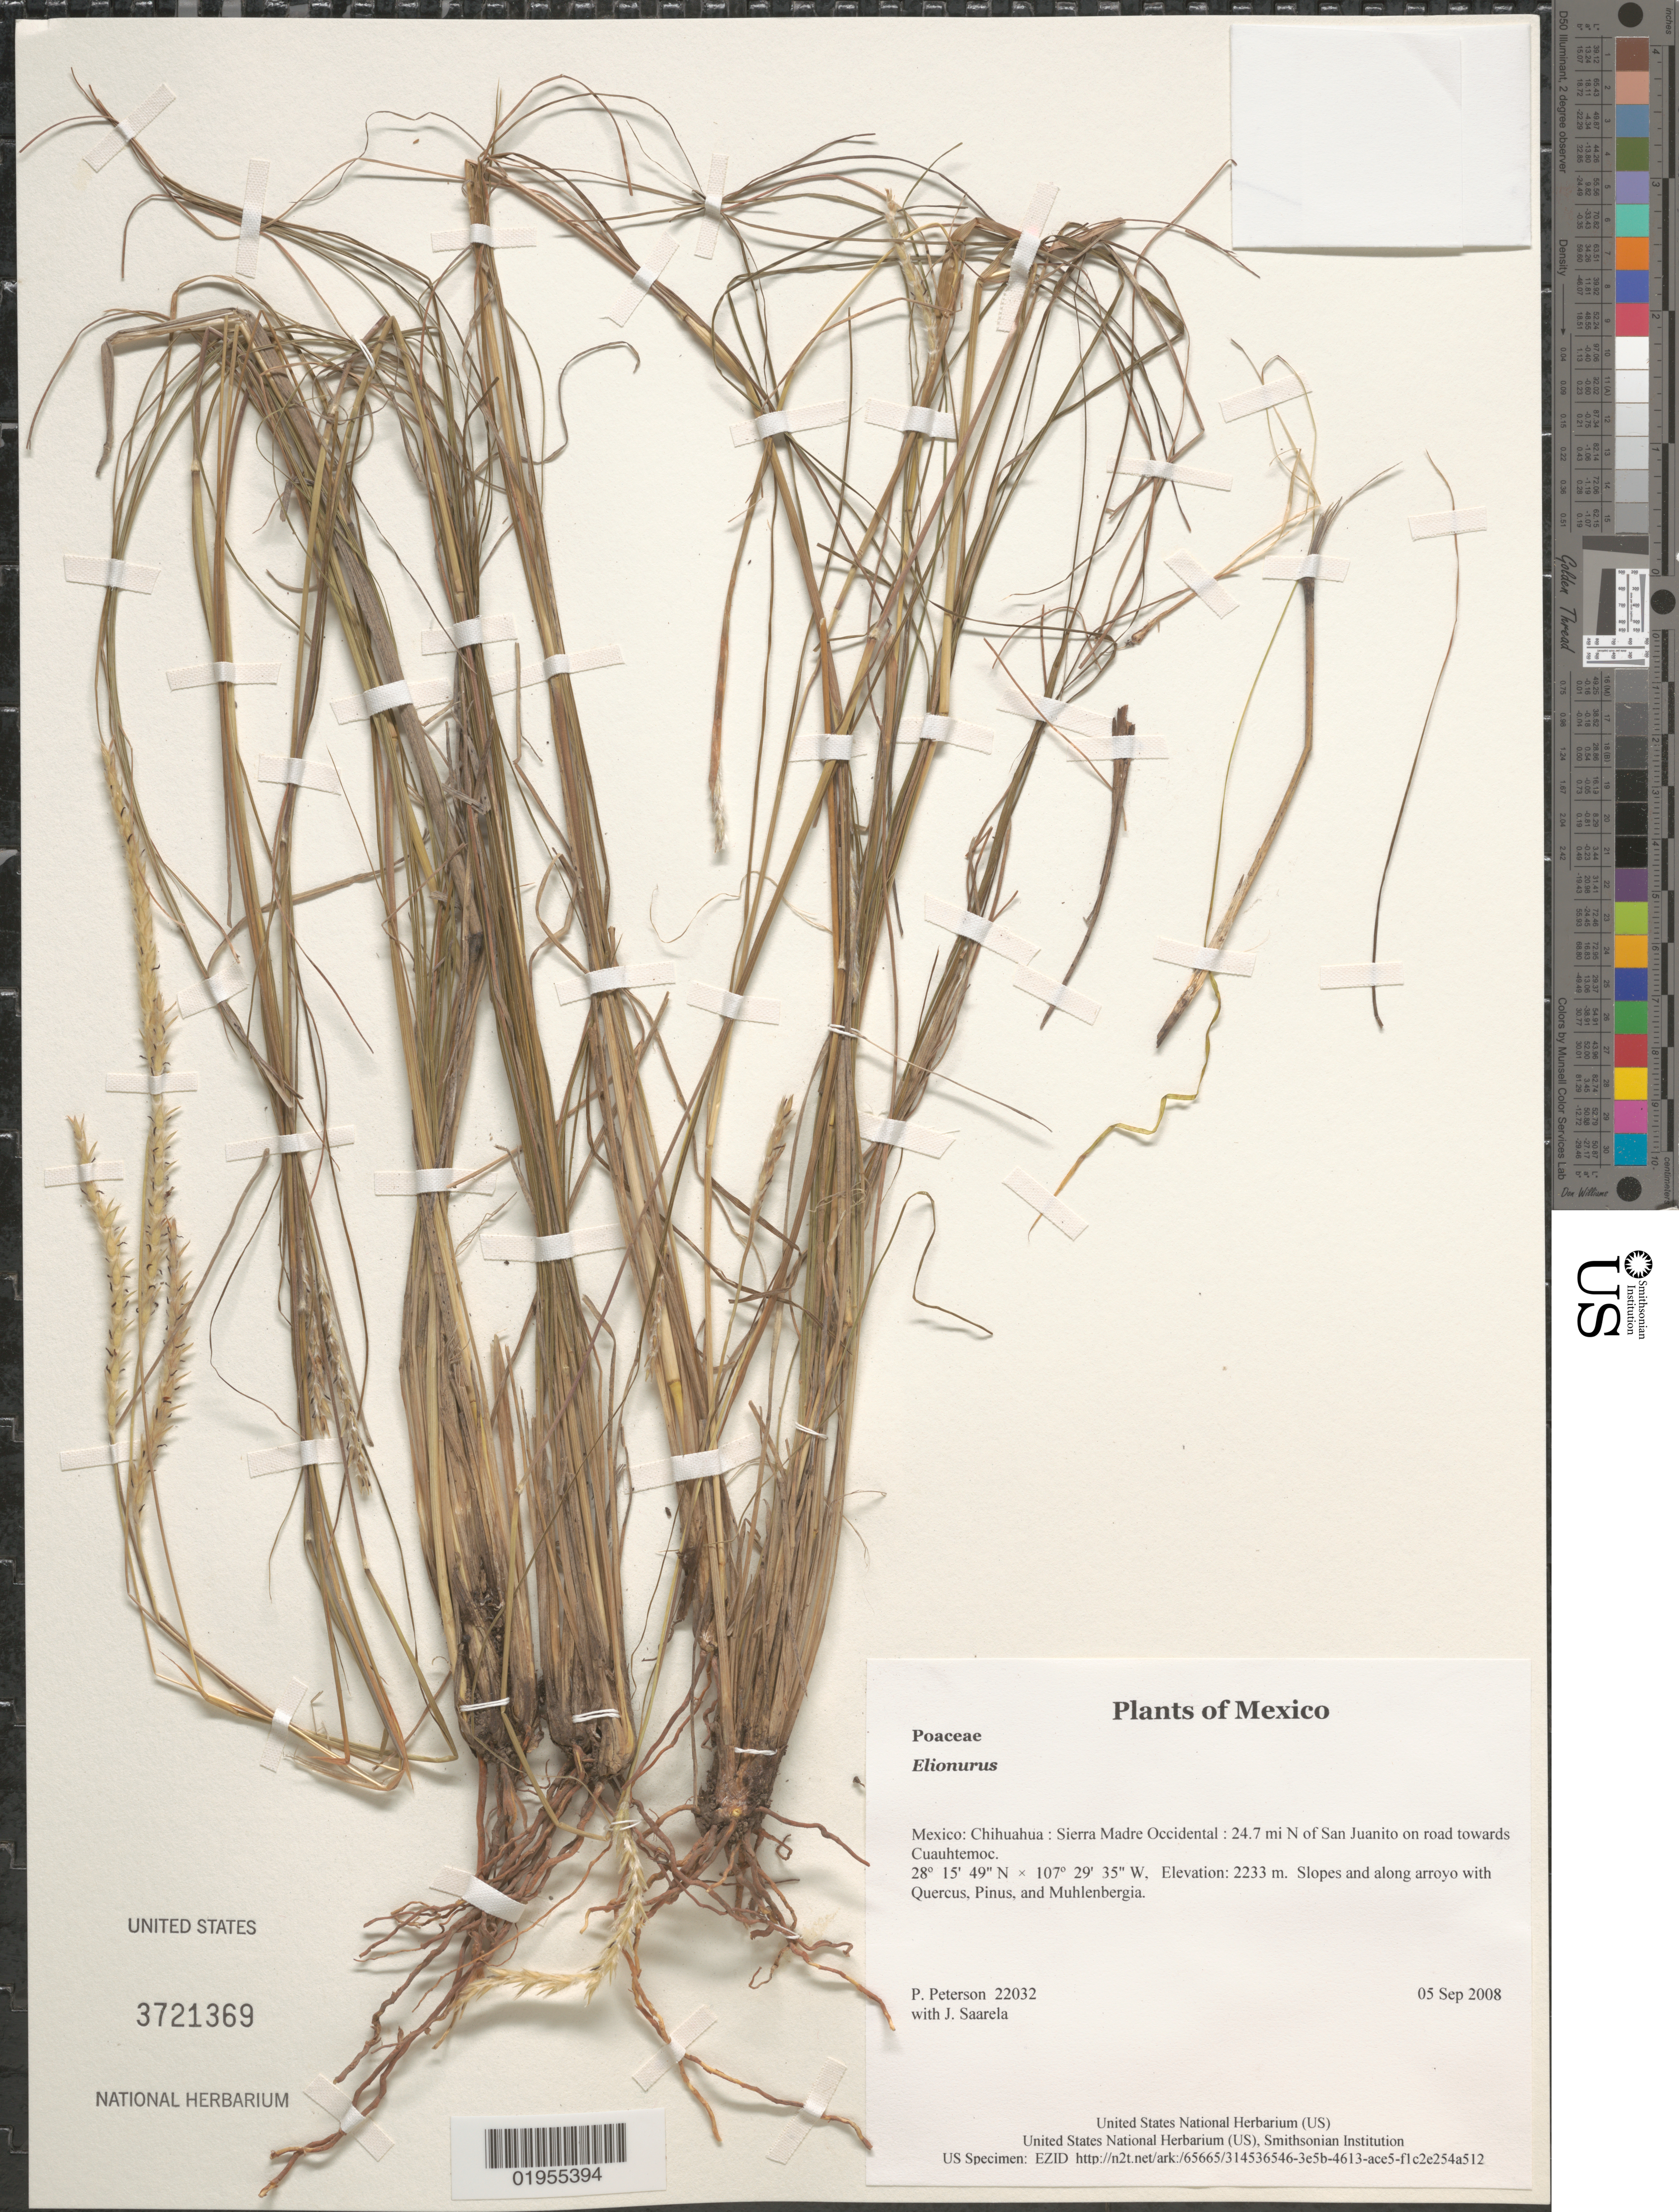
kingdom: Plantae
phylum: Tracheophyta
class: Liliopsida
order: Poales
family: Poaceae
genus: Elionurus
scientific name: Elionurus sp.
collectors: P. M. Peterson & J. Saarela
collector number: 22032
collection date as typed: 05 Sep 2008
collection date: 2008-09-05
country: Mexico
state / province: Chihuahua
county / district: Sierra Madre Occidental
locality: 24.7 mi N of San Juanito on road towards Cuauhtemoc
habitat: Slopes and along arroyo with Quercus, Pinus, and Muhlenbergia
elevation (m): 2233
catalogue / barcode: US 3721369